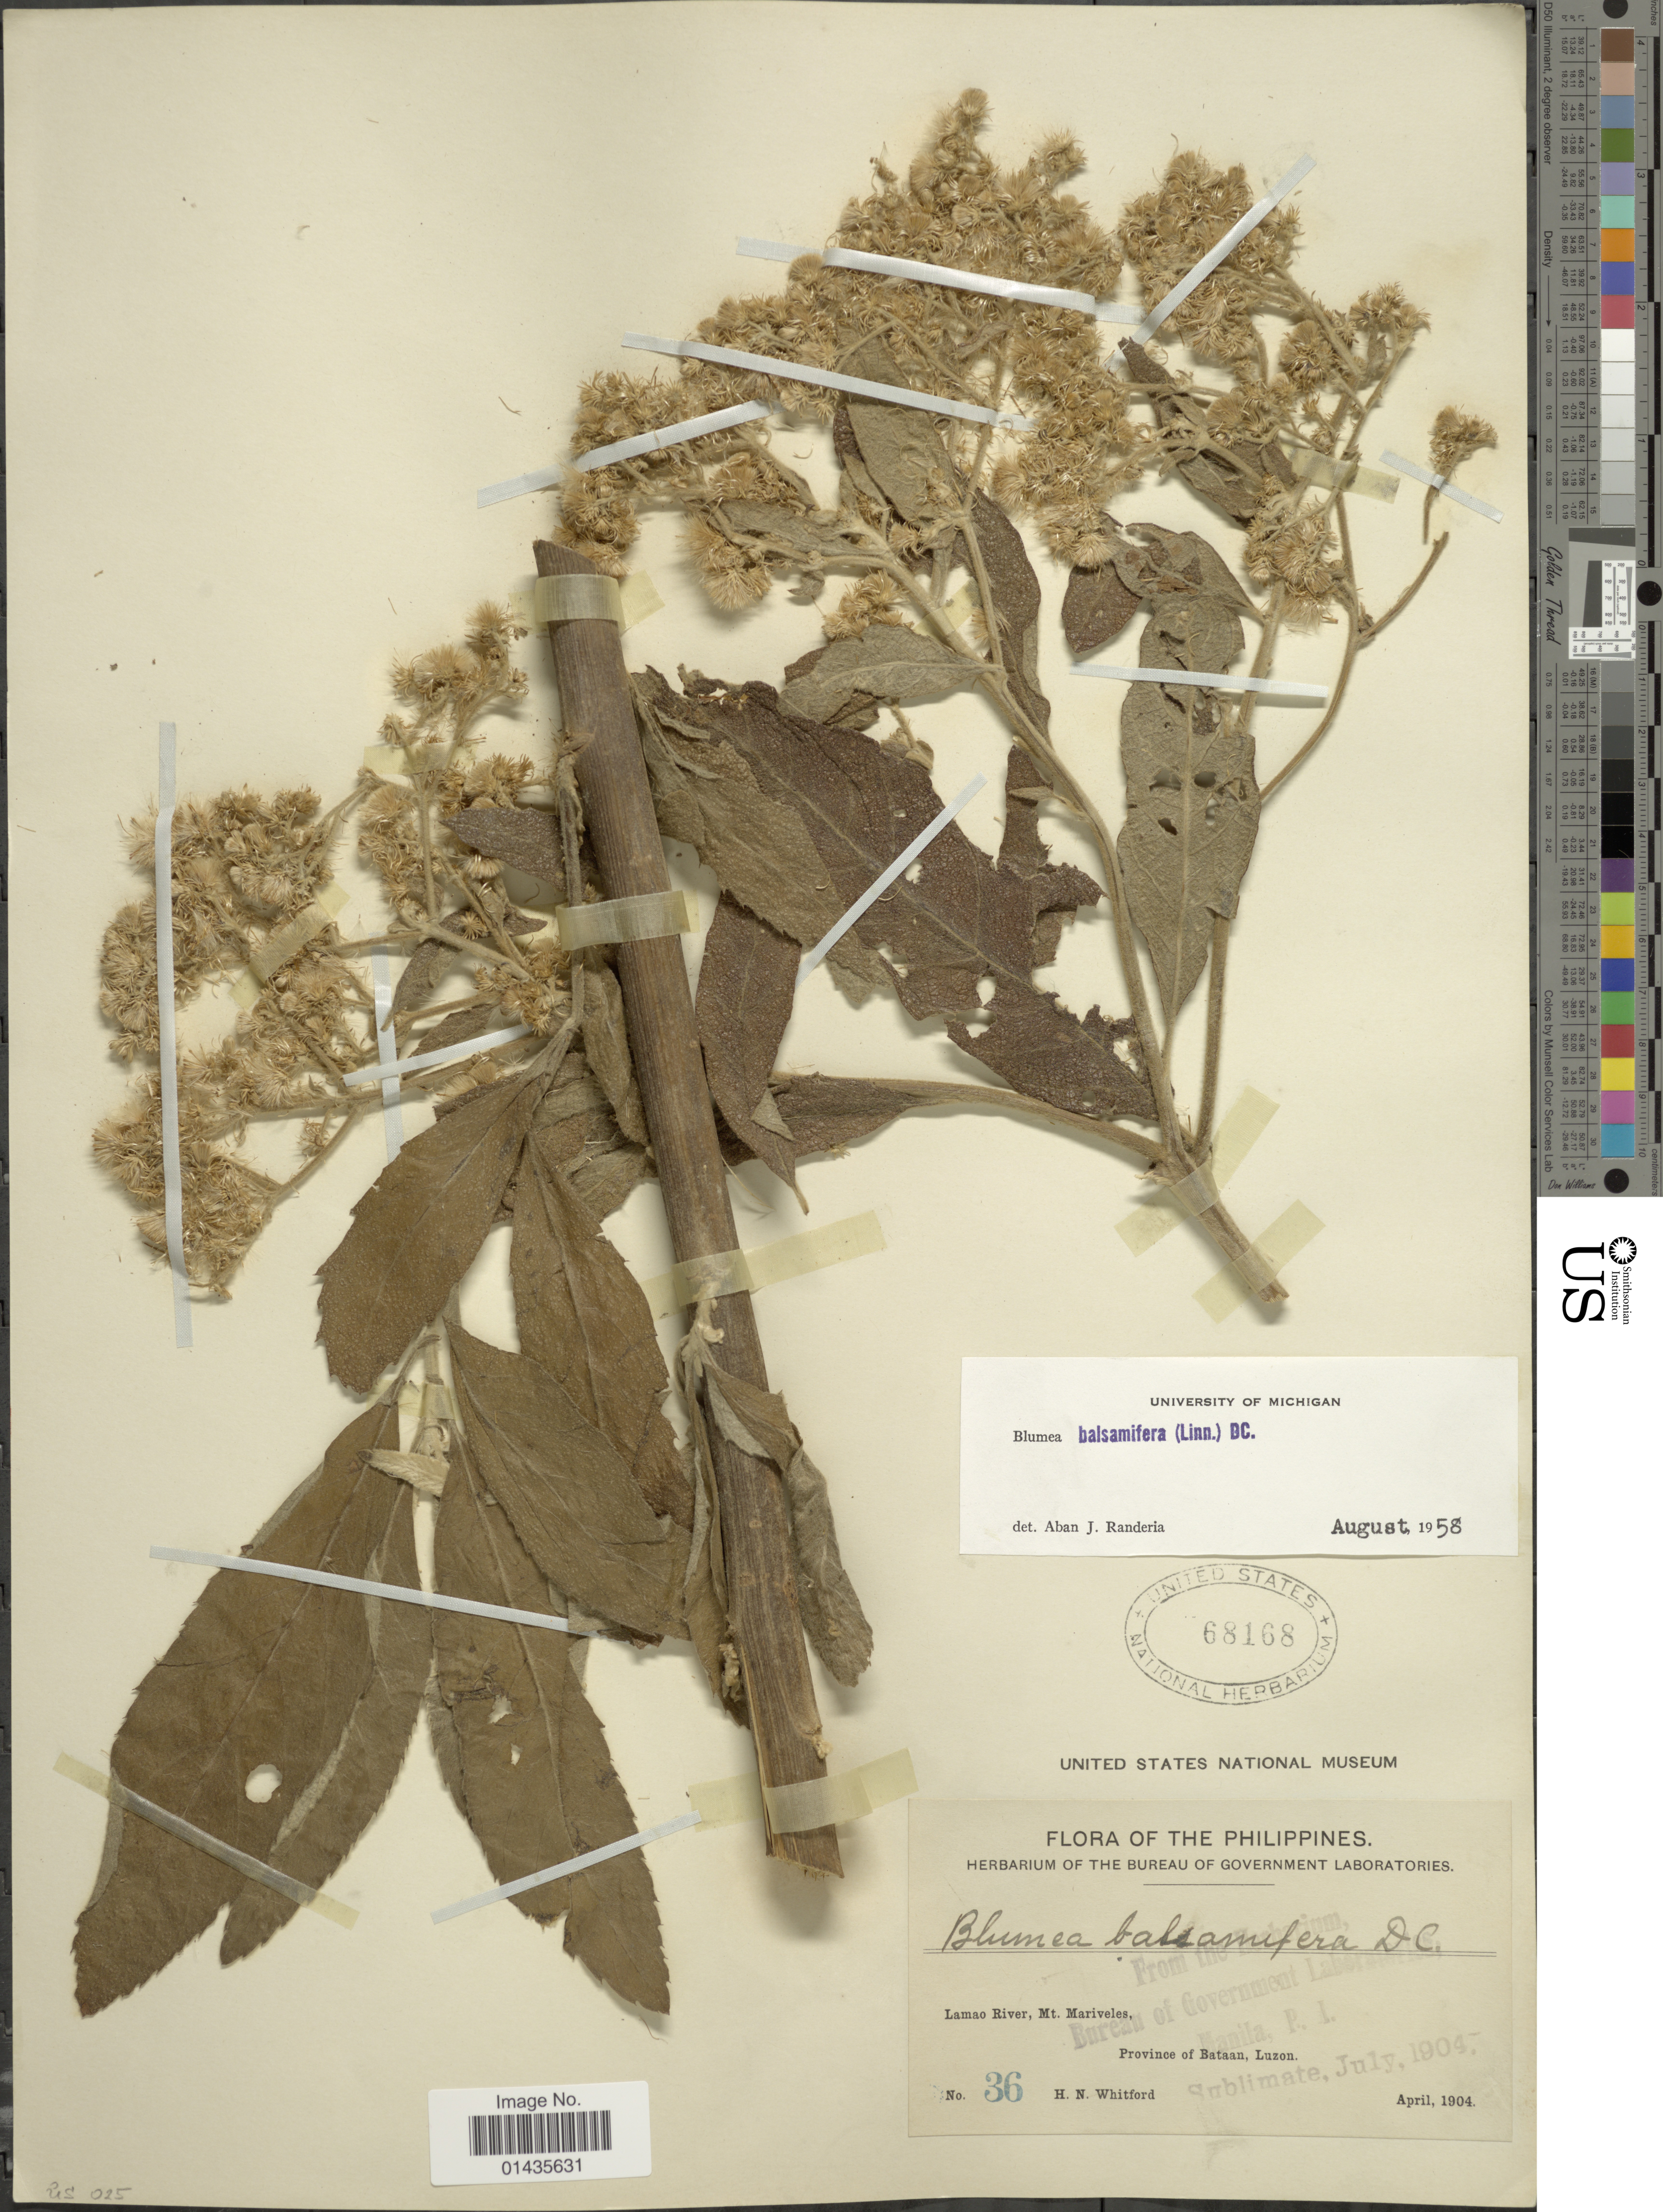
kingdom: Plantae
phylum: Tracheophyta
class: Magnoliopsida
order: Asterales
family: Asteraceae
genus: Blumea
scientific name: Blumea balsamifera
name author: (L.) DC.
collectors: H. N. Whitford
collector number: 36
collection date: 1904-04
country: Philippines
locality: Lamao River, mt. Mariveles, Province of Bataan, Luzon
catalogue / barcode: US 68168